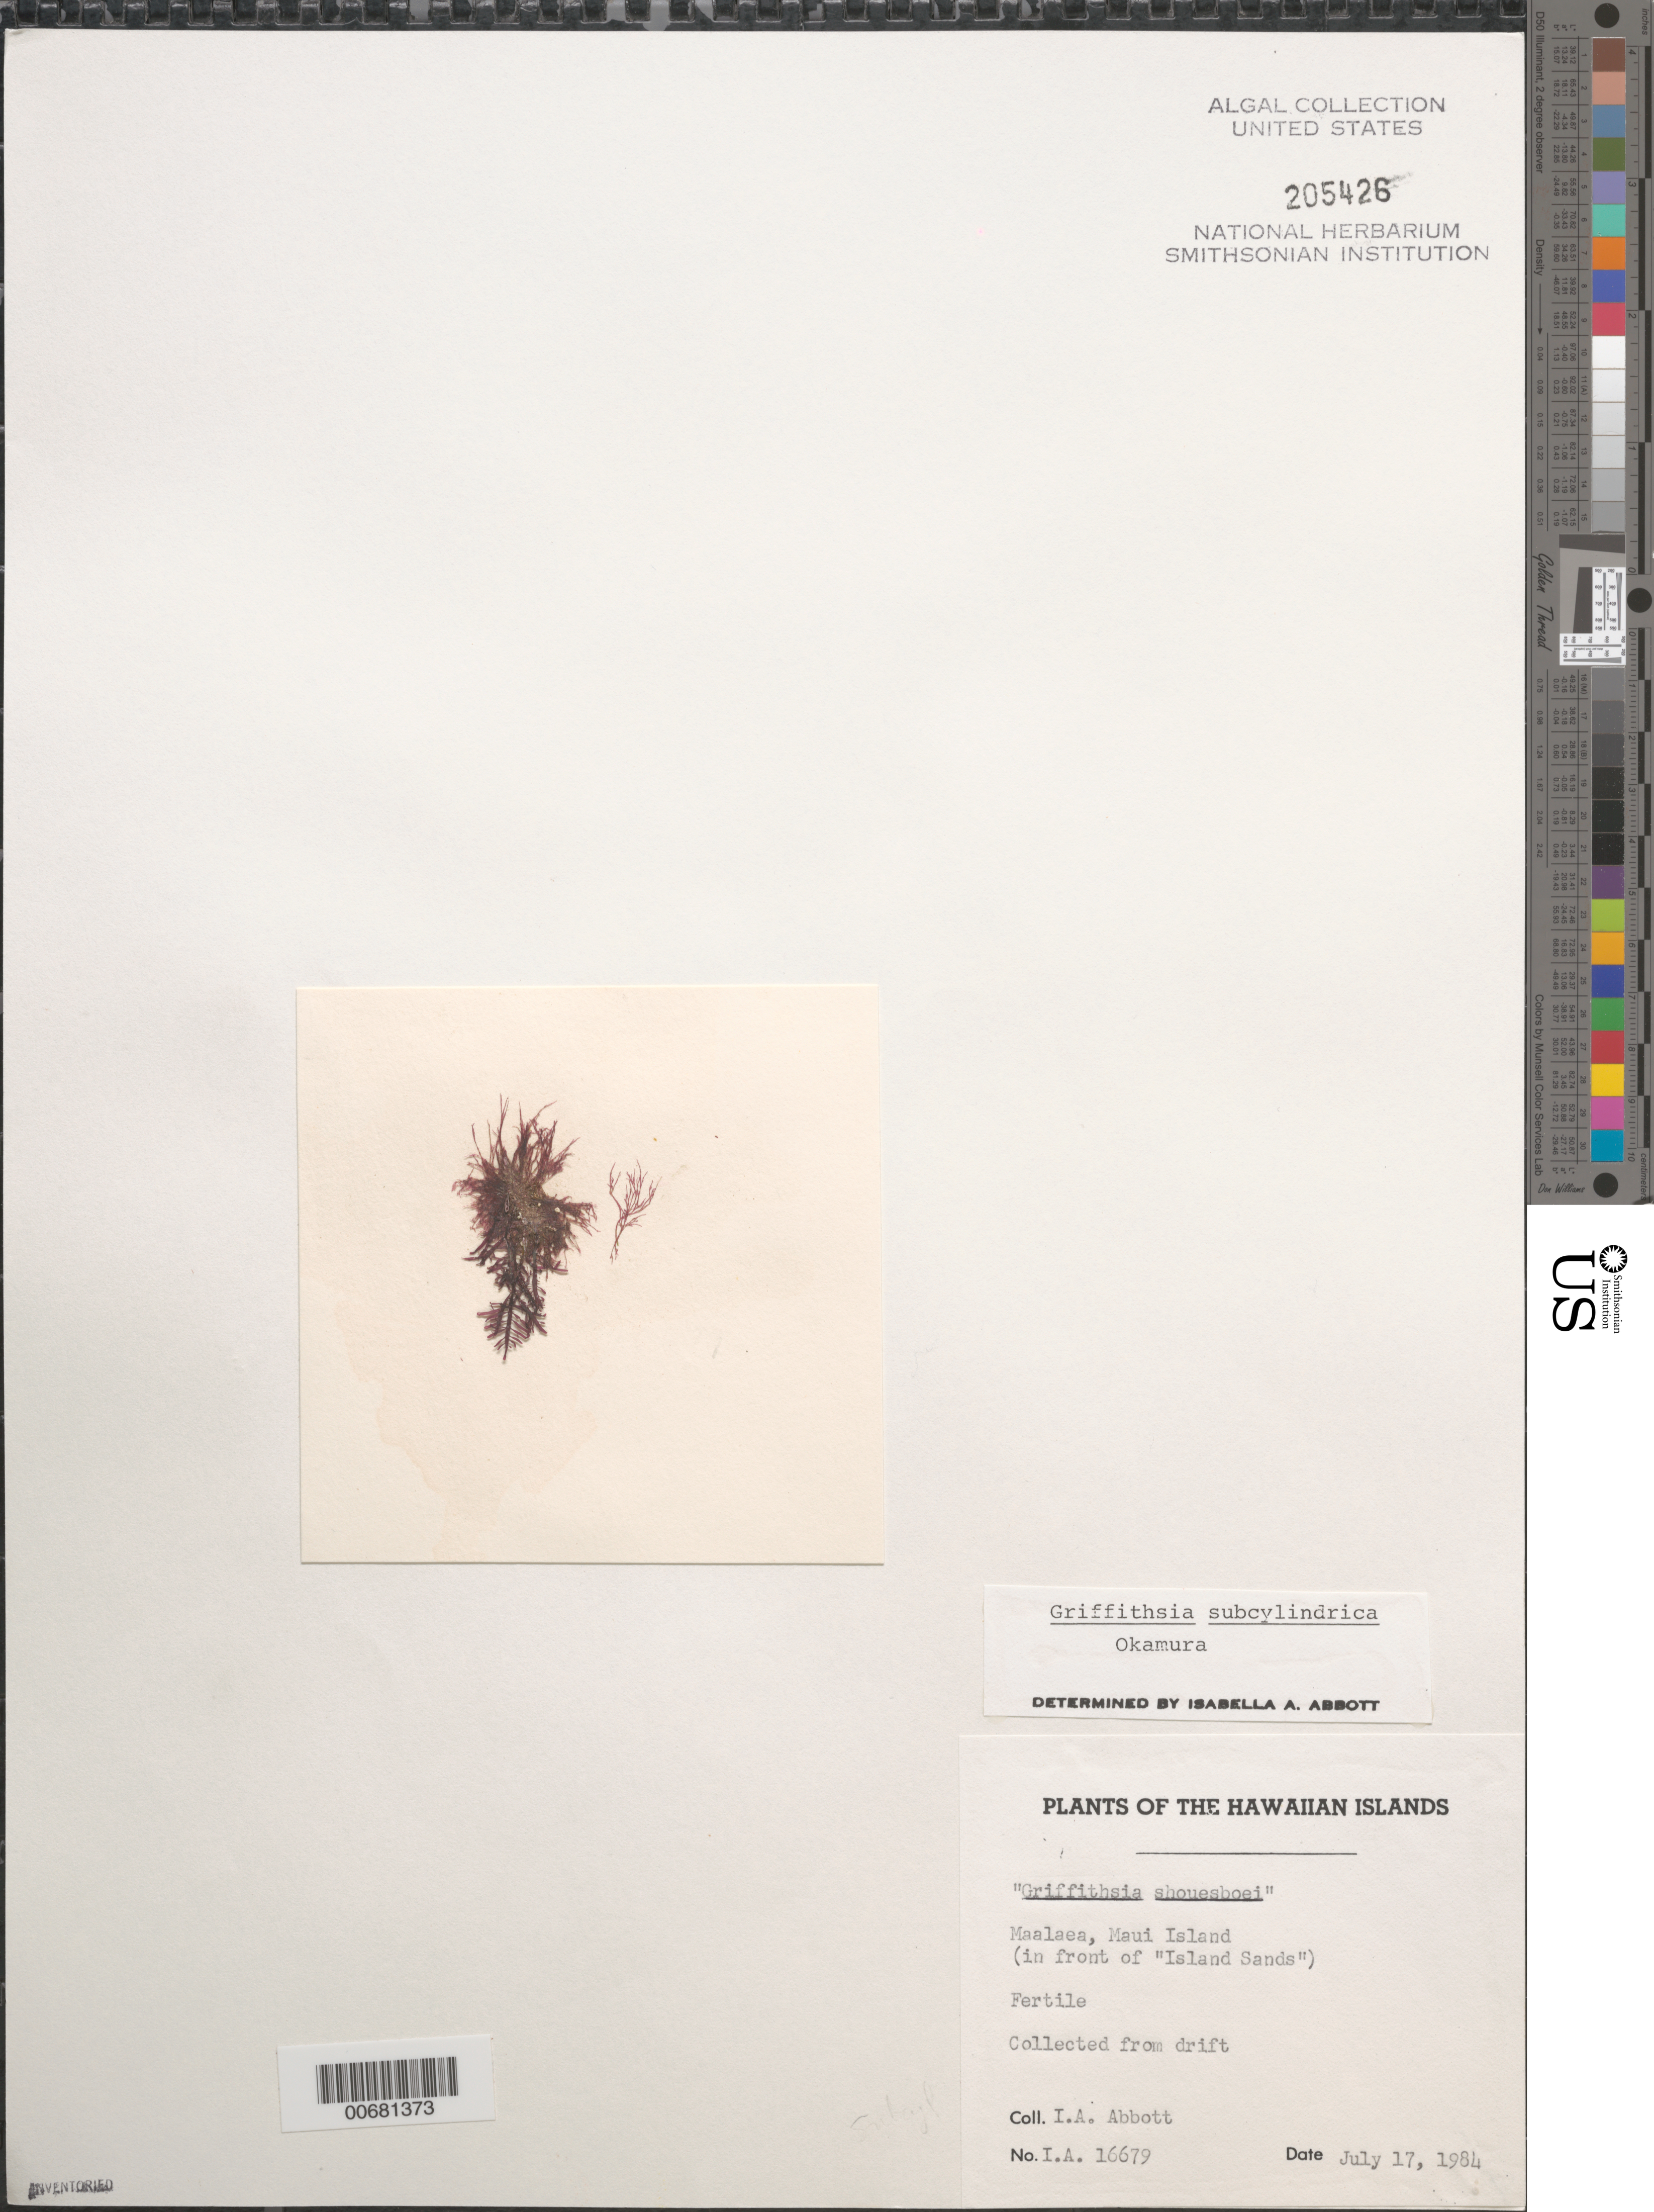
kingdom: Plantae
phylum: Rhodophyta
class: Florideophyceae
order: Ceramiales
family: Wrangeliaceae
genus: Griffithsia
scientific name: Griffithsia subcylindrica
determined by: Abbott, Isabella A.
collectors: I. A. Abbott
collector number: IAA 16679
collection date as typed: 17 Jul 1984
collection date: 1984-07-17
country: United States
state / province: Hawaii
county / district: Maui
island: Maui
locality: Maalaea (off Island Sands)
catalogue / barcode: US 205426